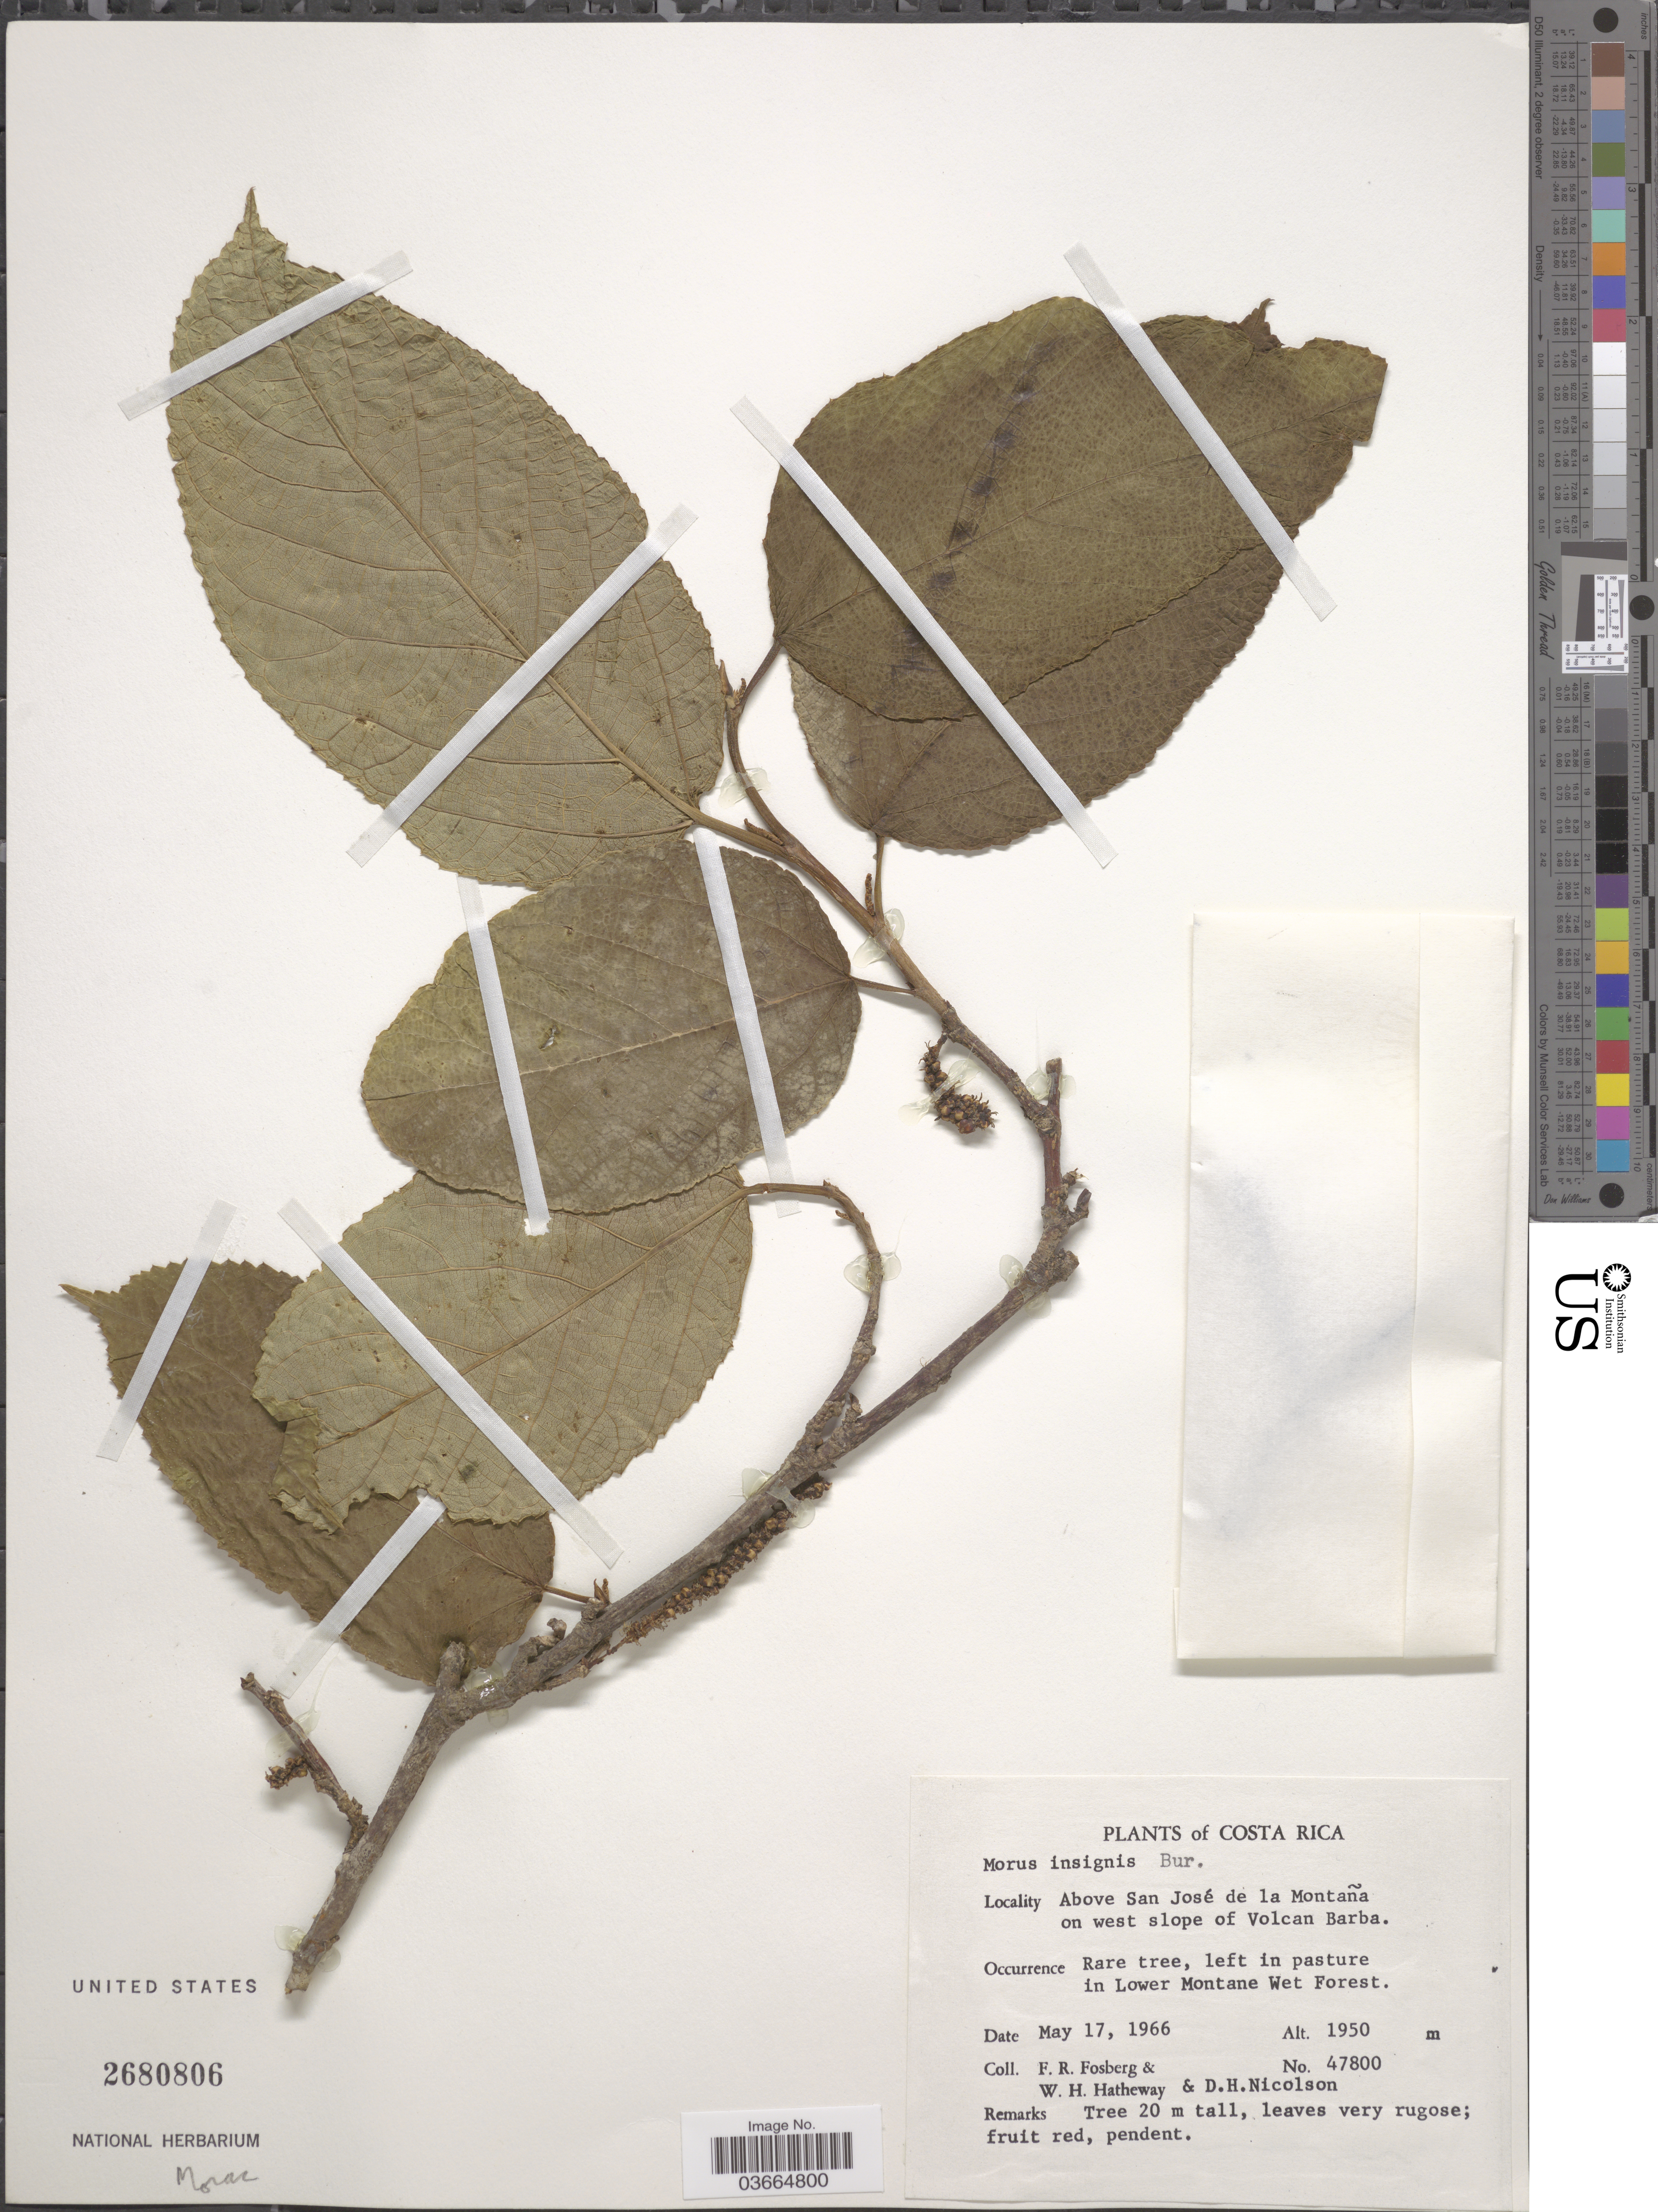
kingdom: Plantae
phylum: Tracheophyta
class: Magnoliopsida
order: Rosales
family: Moraceae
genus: Paratrophis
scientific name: Paratrophis insignis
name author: (Bureau) E. M. Gardner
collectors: F. R. Fosberg, W. H. Hatheway & D. H. Nicolson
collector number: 47800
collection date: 1966-05-17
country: Costa Rica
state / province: San José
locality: Above San José de la Montaña on west slope of Volcan Barba. Rare tree, left in pasture in Lower Montane Wet Forest.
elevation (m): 1950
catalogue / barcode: US 2680806